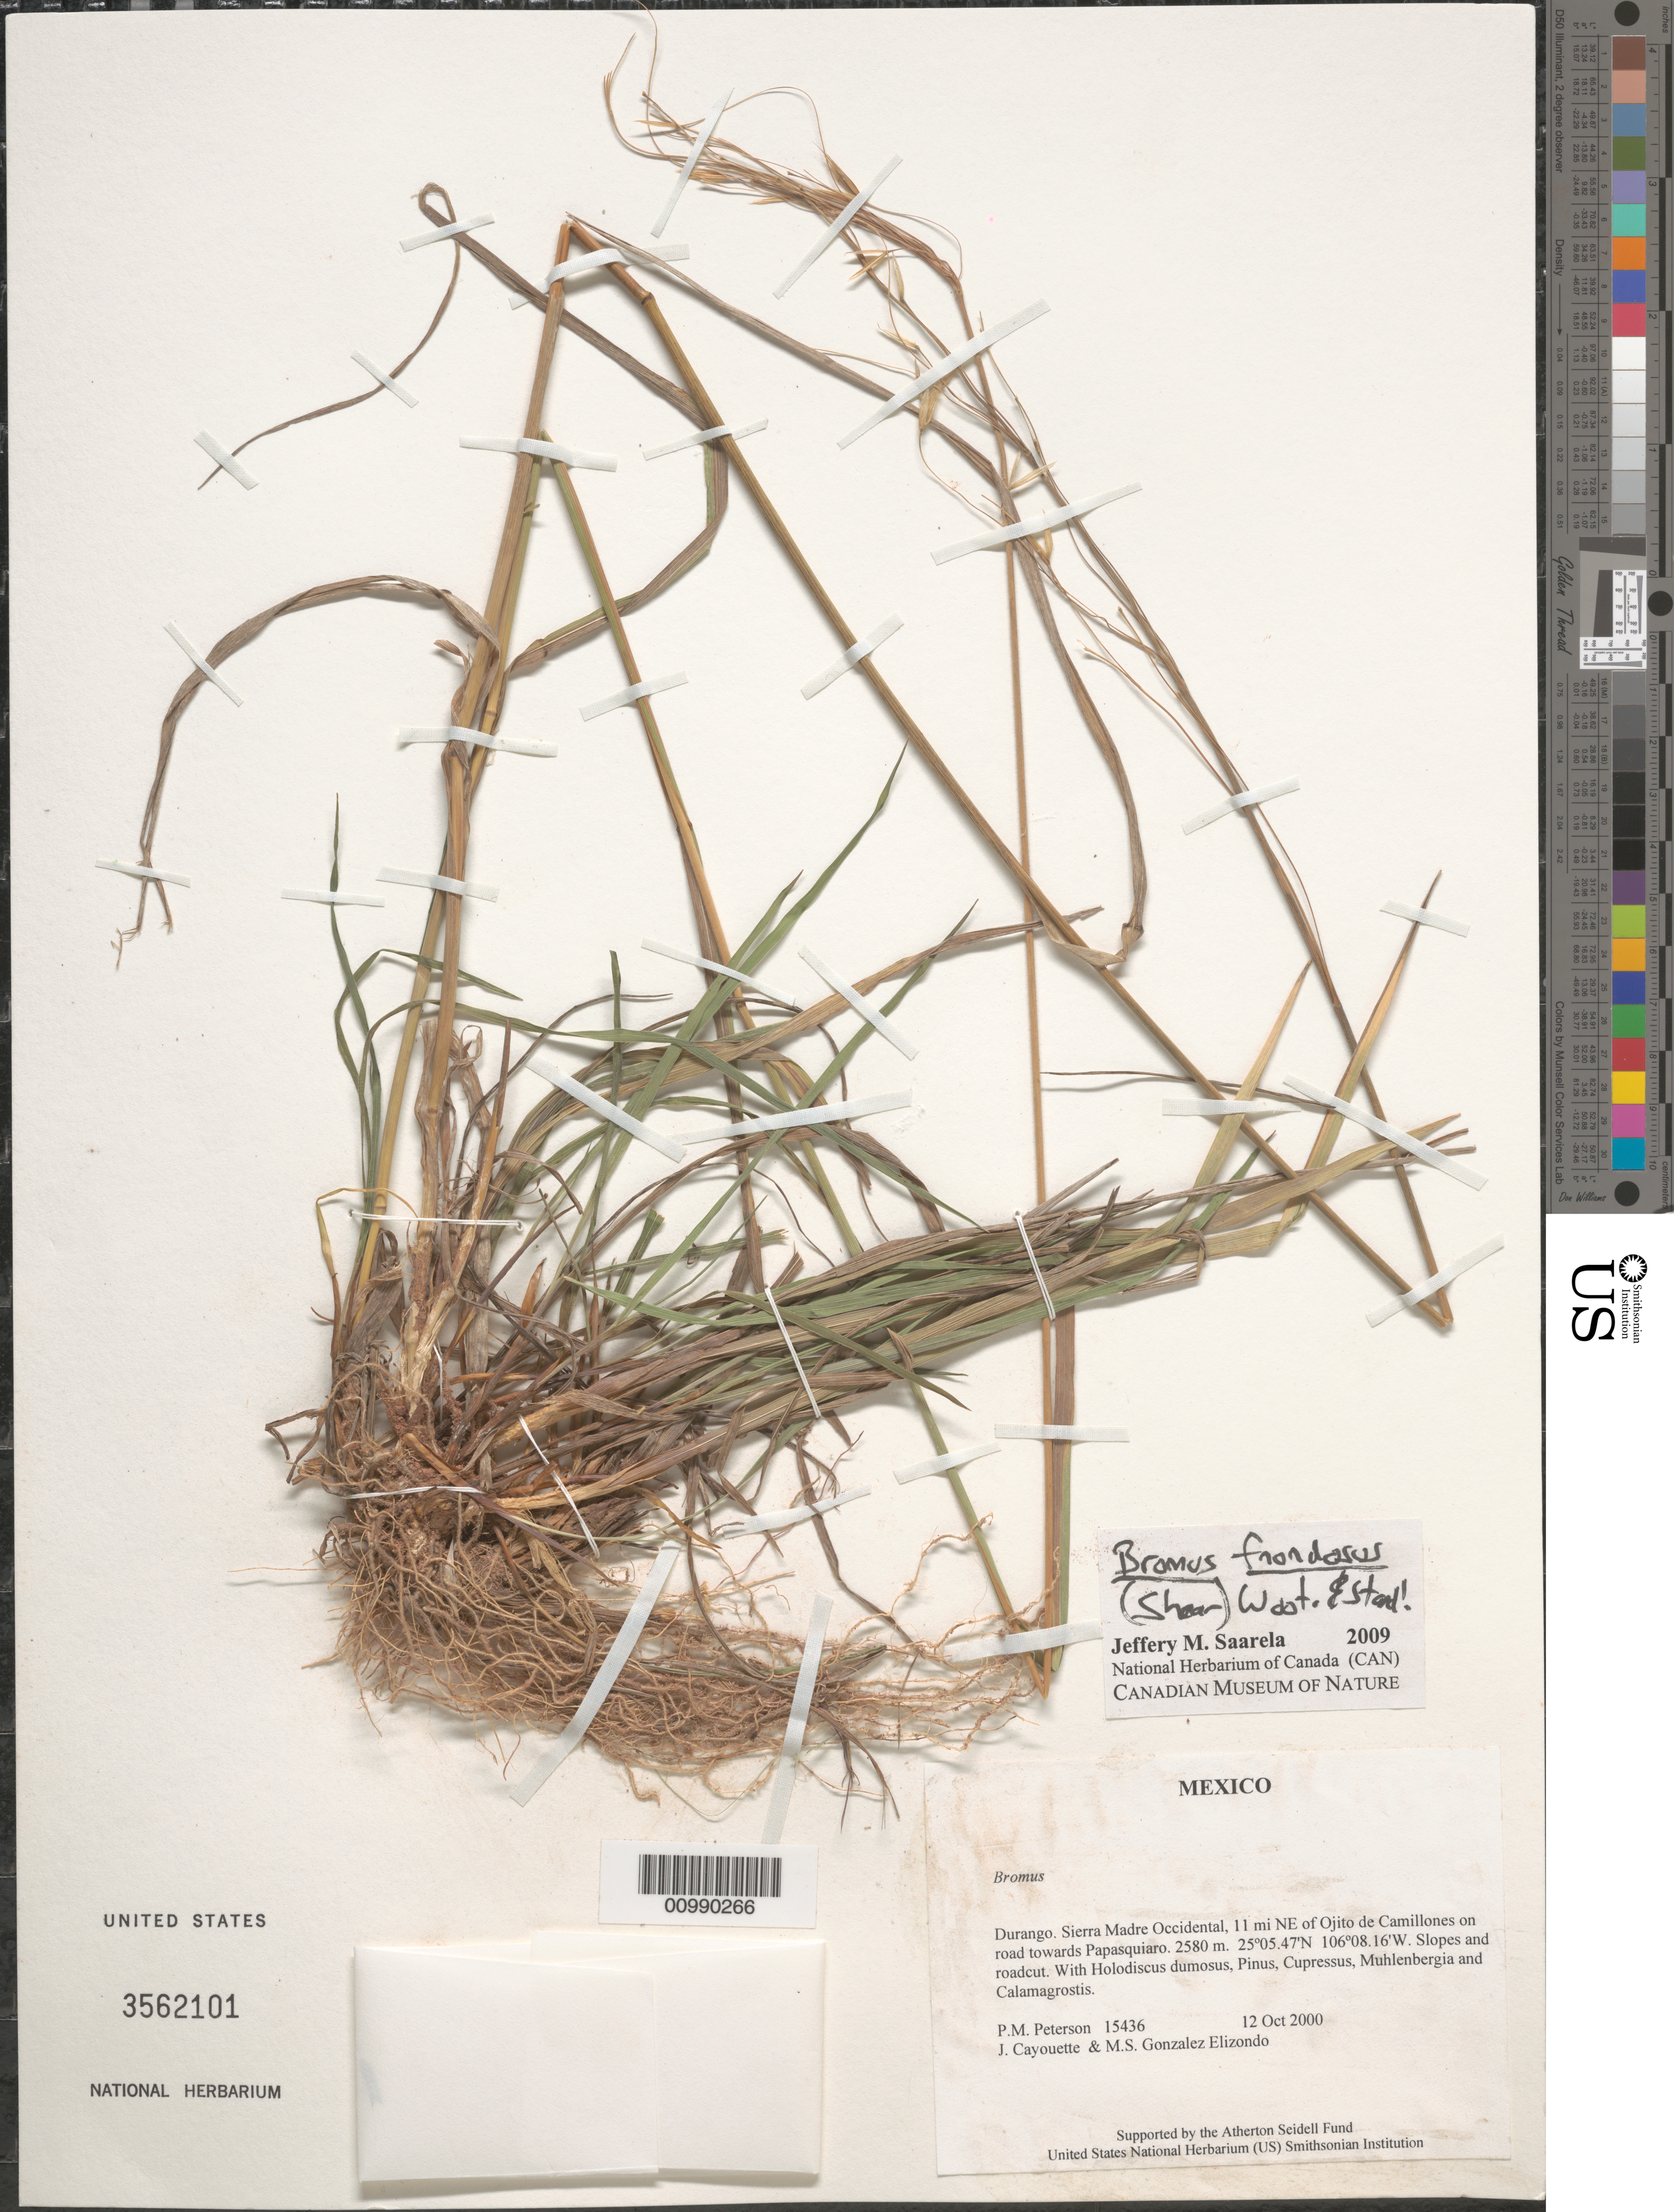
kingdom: Plantae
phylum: Tracheophyta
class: Liliopsida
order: Poales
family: Poaceae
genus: Bromus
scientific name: Bromus frondosus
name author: (Shear) Wooton & Standl.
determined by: Saarela, J. M., (CAN), Canadian Museum of Nature (CANADA)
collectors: P. M. Peterson, J. Cayouette & M. S. González-Elizondo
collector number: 15436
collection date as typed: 12 Oct 2000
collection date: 2000-10-12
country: Mexico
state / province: Durango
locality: Sierra Madre Occidental, 11 mi NE of Ojito de Camillones on road towards Papasquiaro.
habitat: Slopes and roadcut.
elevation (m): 2580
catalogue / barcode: US 3562101